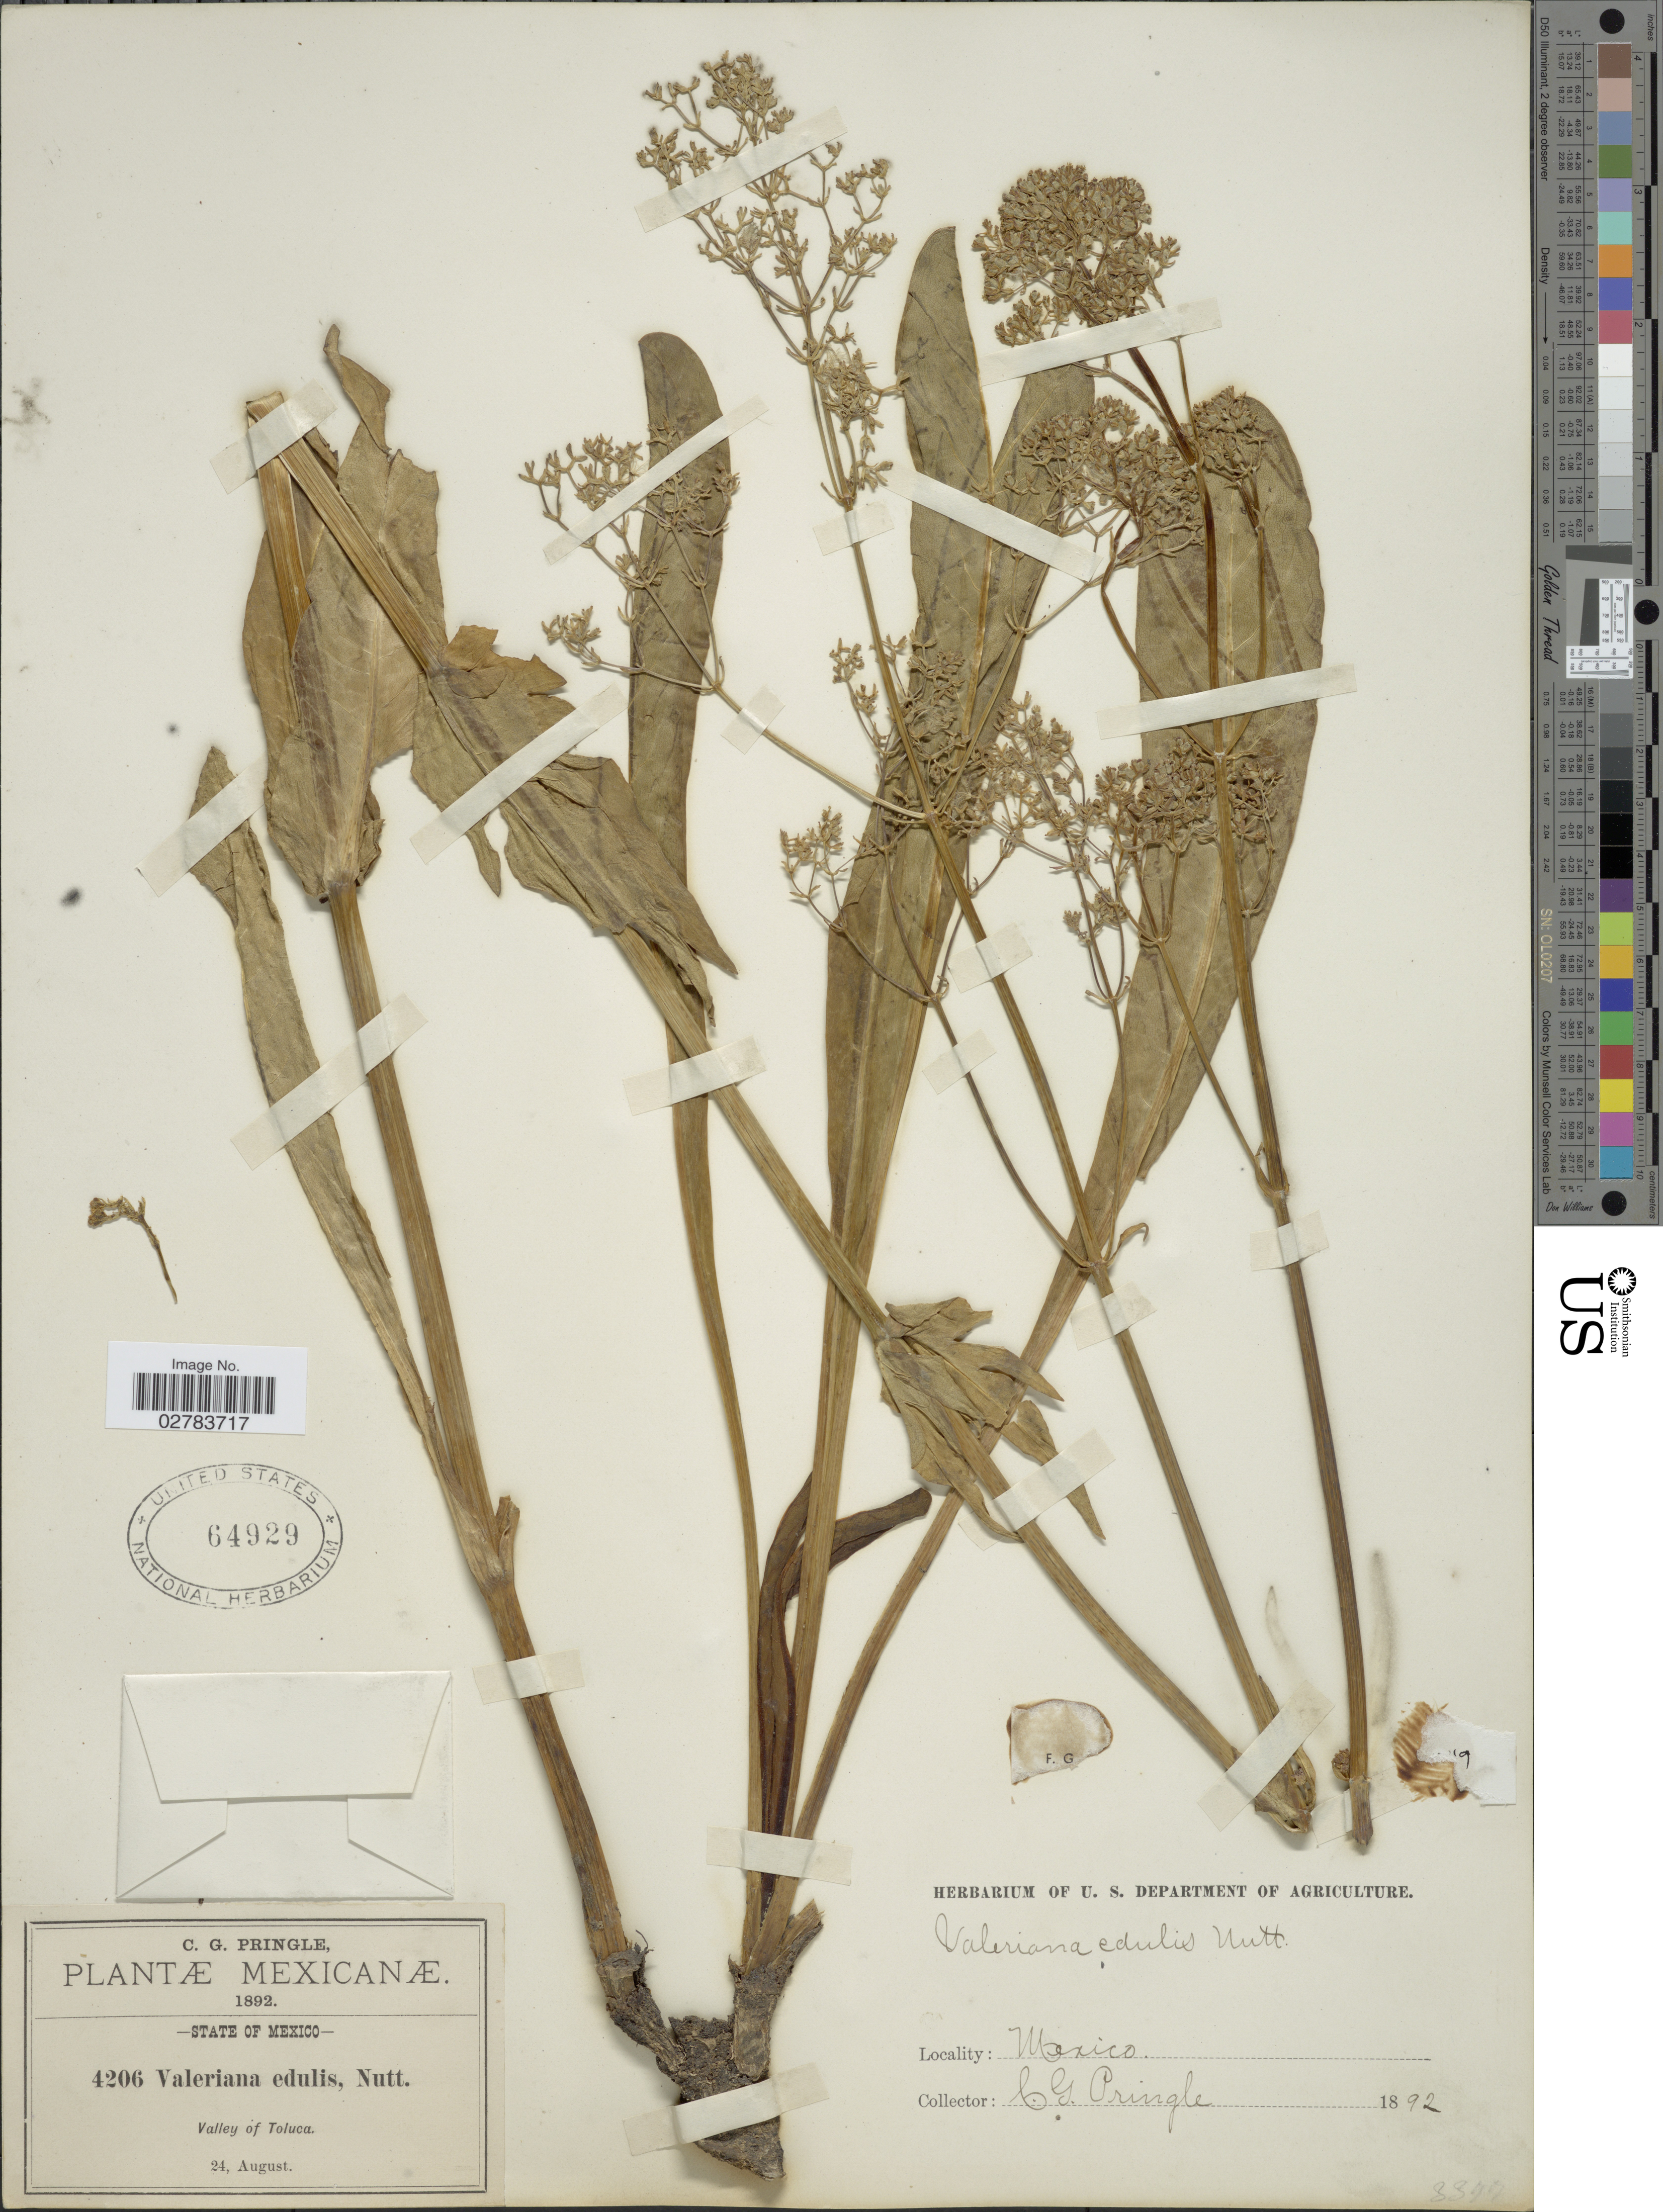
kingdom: Plantae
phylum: Tracheophyta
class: Magnoliopsida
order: Dipsacales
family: Caprifoliaceae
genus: Valeriana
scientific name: Valeriana edulis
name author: Nutt.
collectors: C. G. Pringle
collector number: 4206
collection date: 1892-08-24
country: Mexico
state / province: México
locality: Valley of Toluca.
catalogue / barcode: US 64929